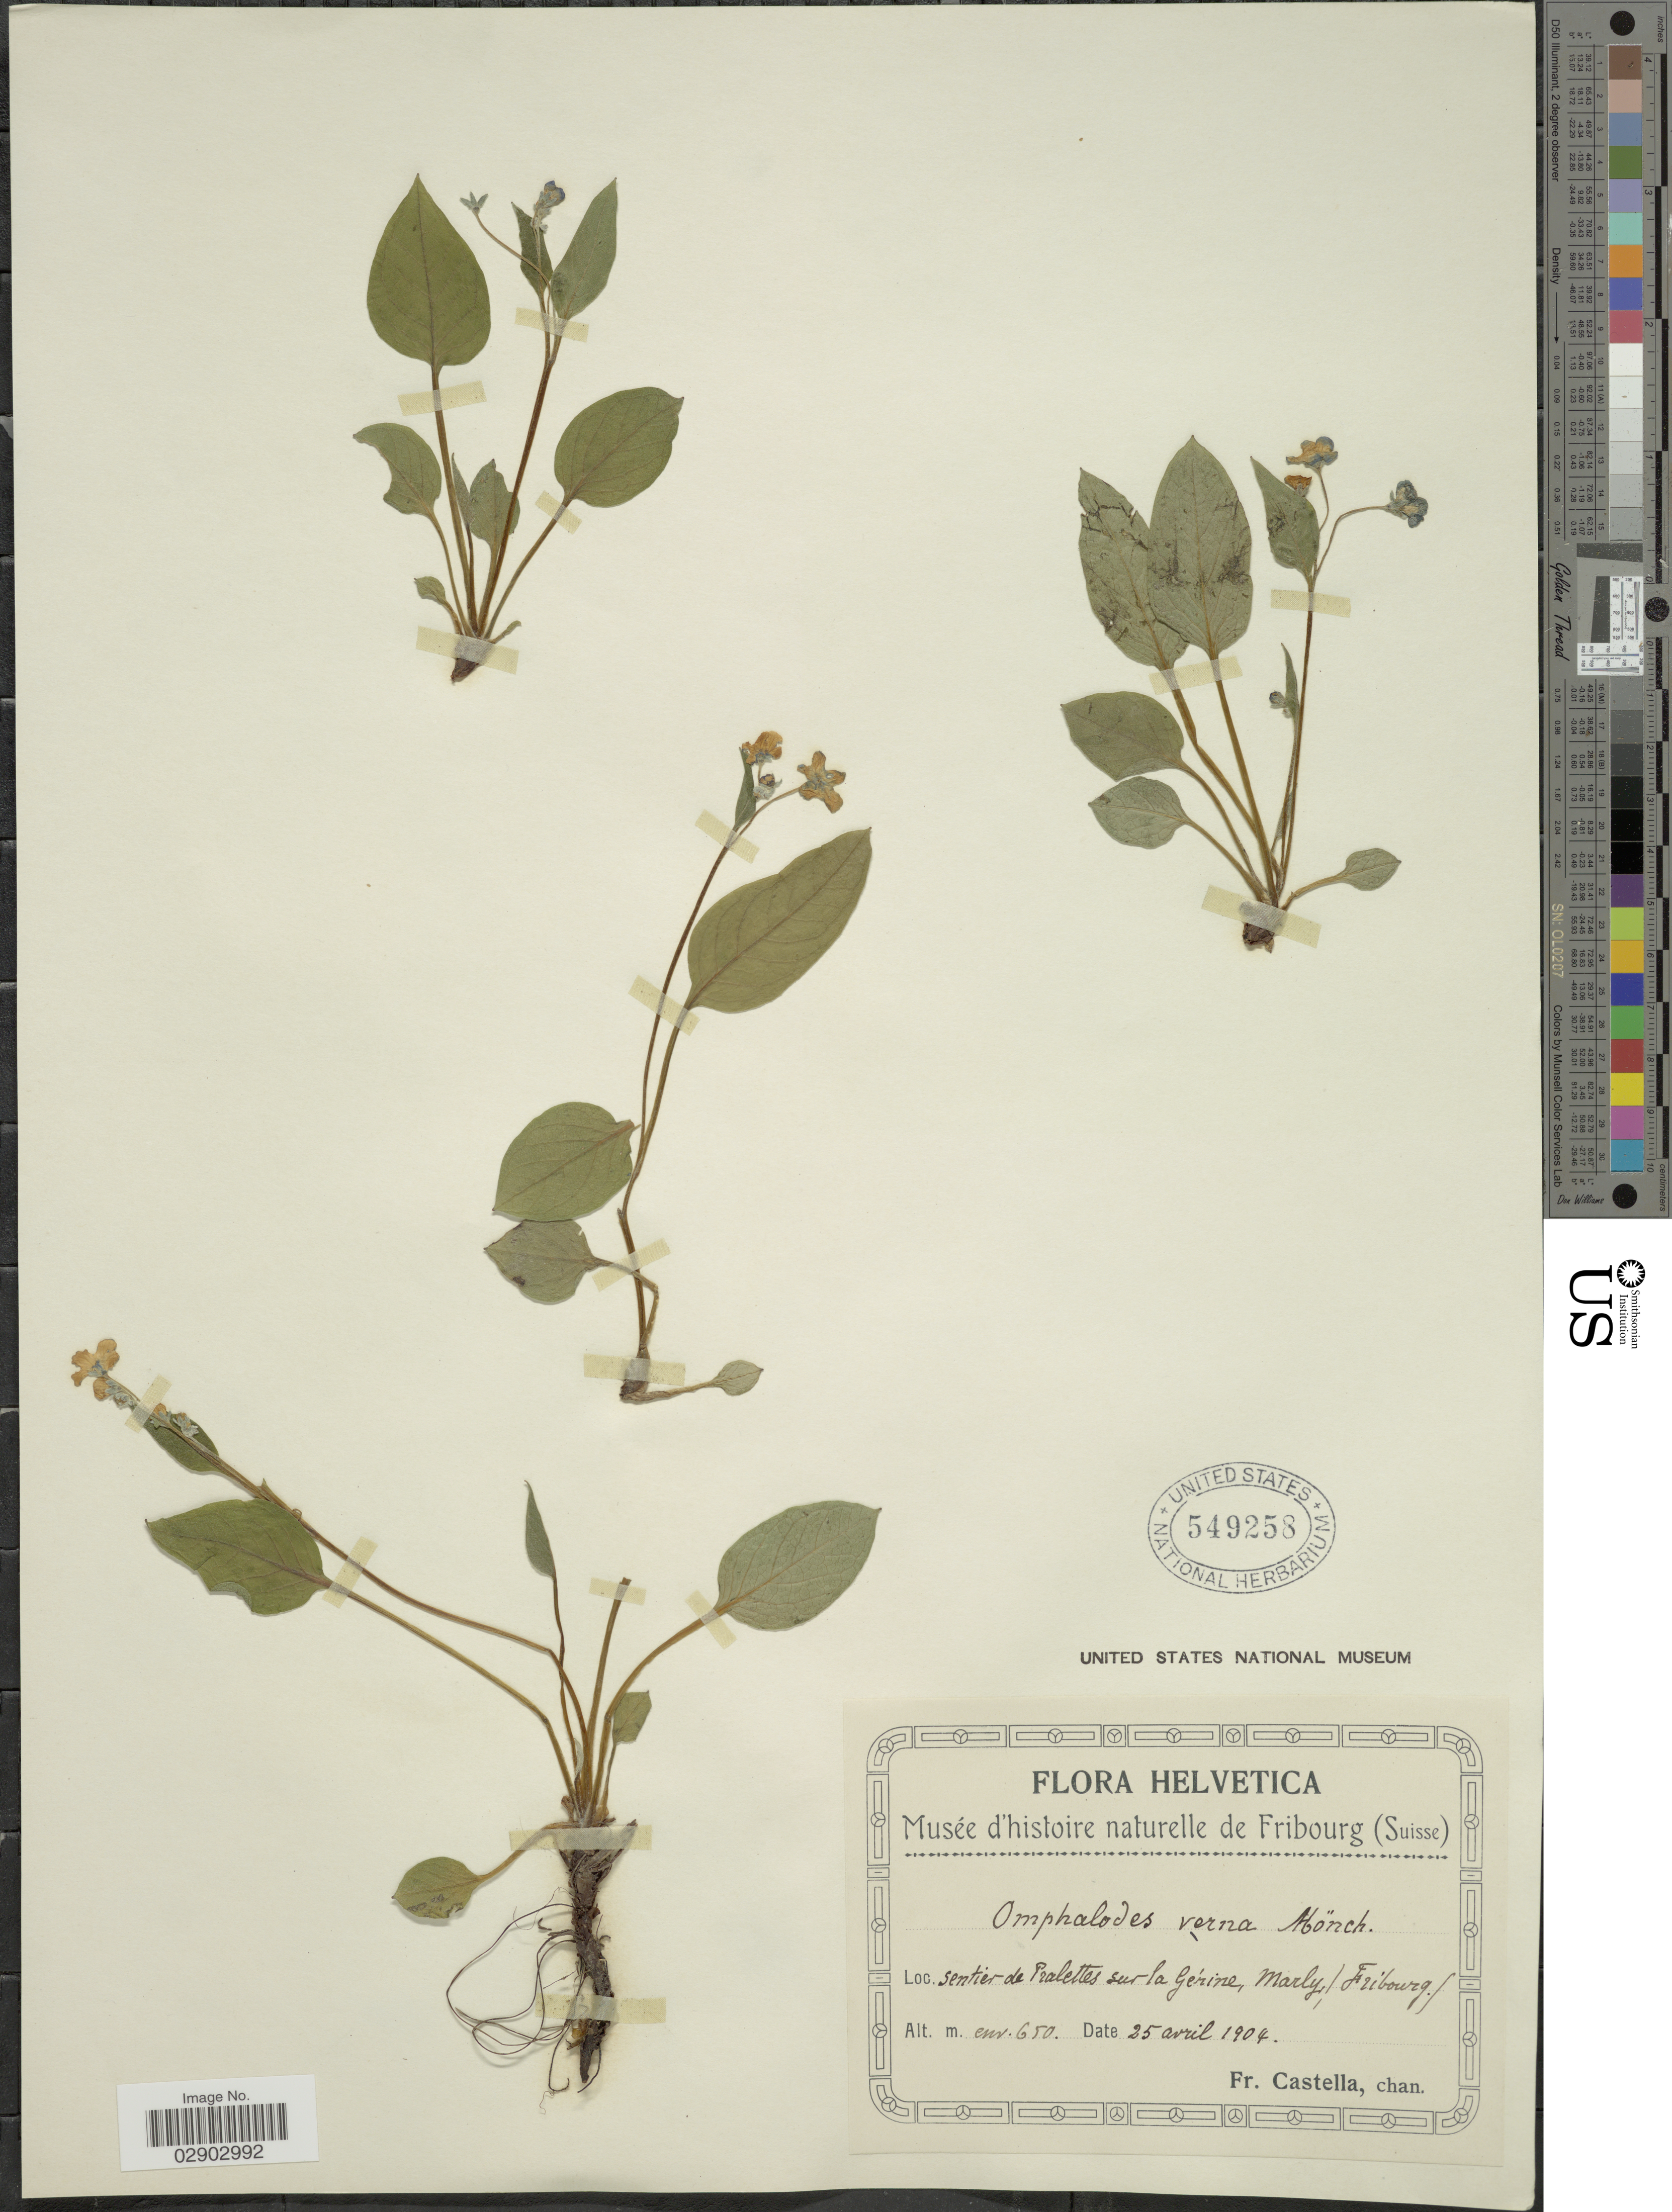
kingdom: Plantae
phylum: Tracheophyta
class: Magnoliopsida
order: Boraginales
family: Boraginaceae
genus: Omphalodes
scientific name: Omphalodes verna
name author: Moench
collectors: Fr. Castella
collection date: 1904-04-25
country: Switzerland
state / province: Fribourg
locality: Helvetica. Sentier de Pralettes sur la Gérine, Marly.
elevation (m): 650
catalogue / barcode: US 549258